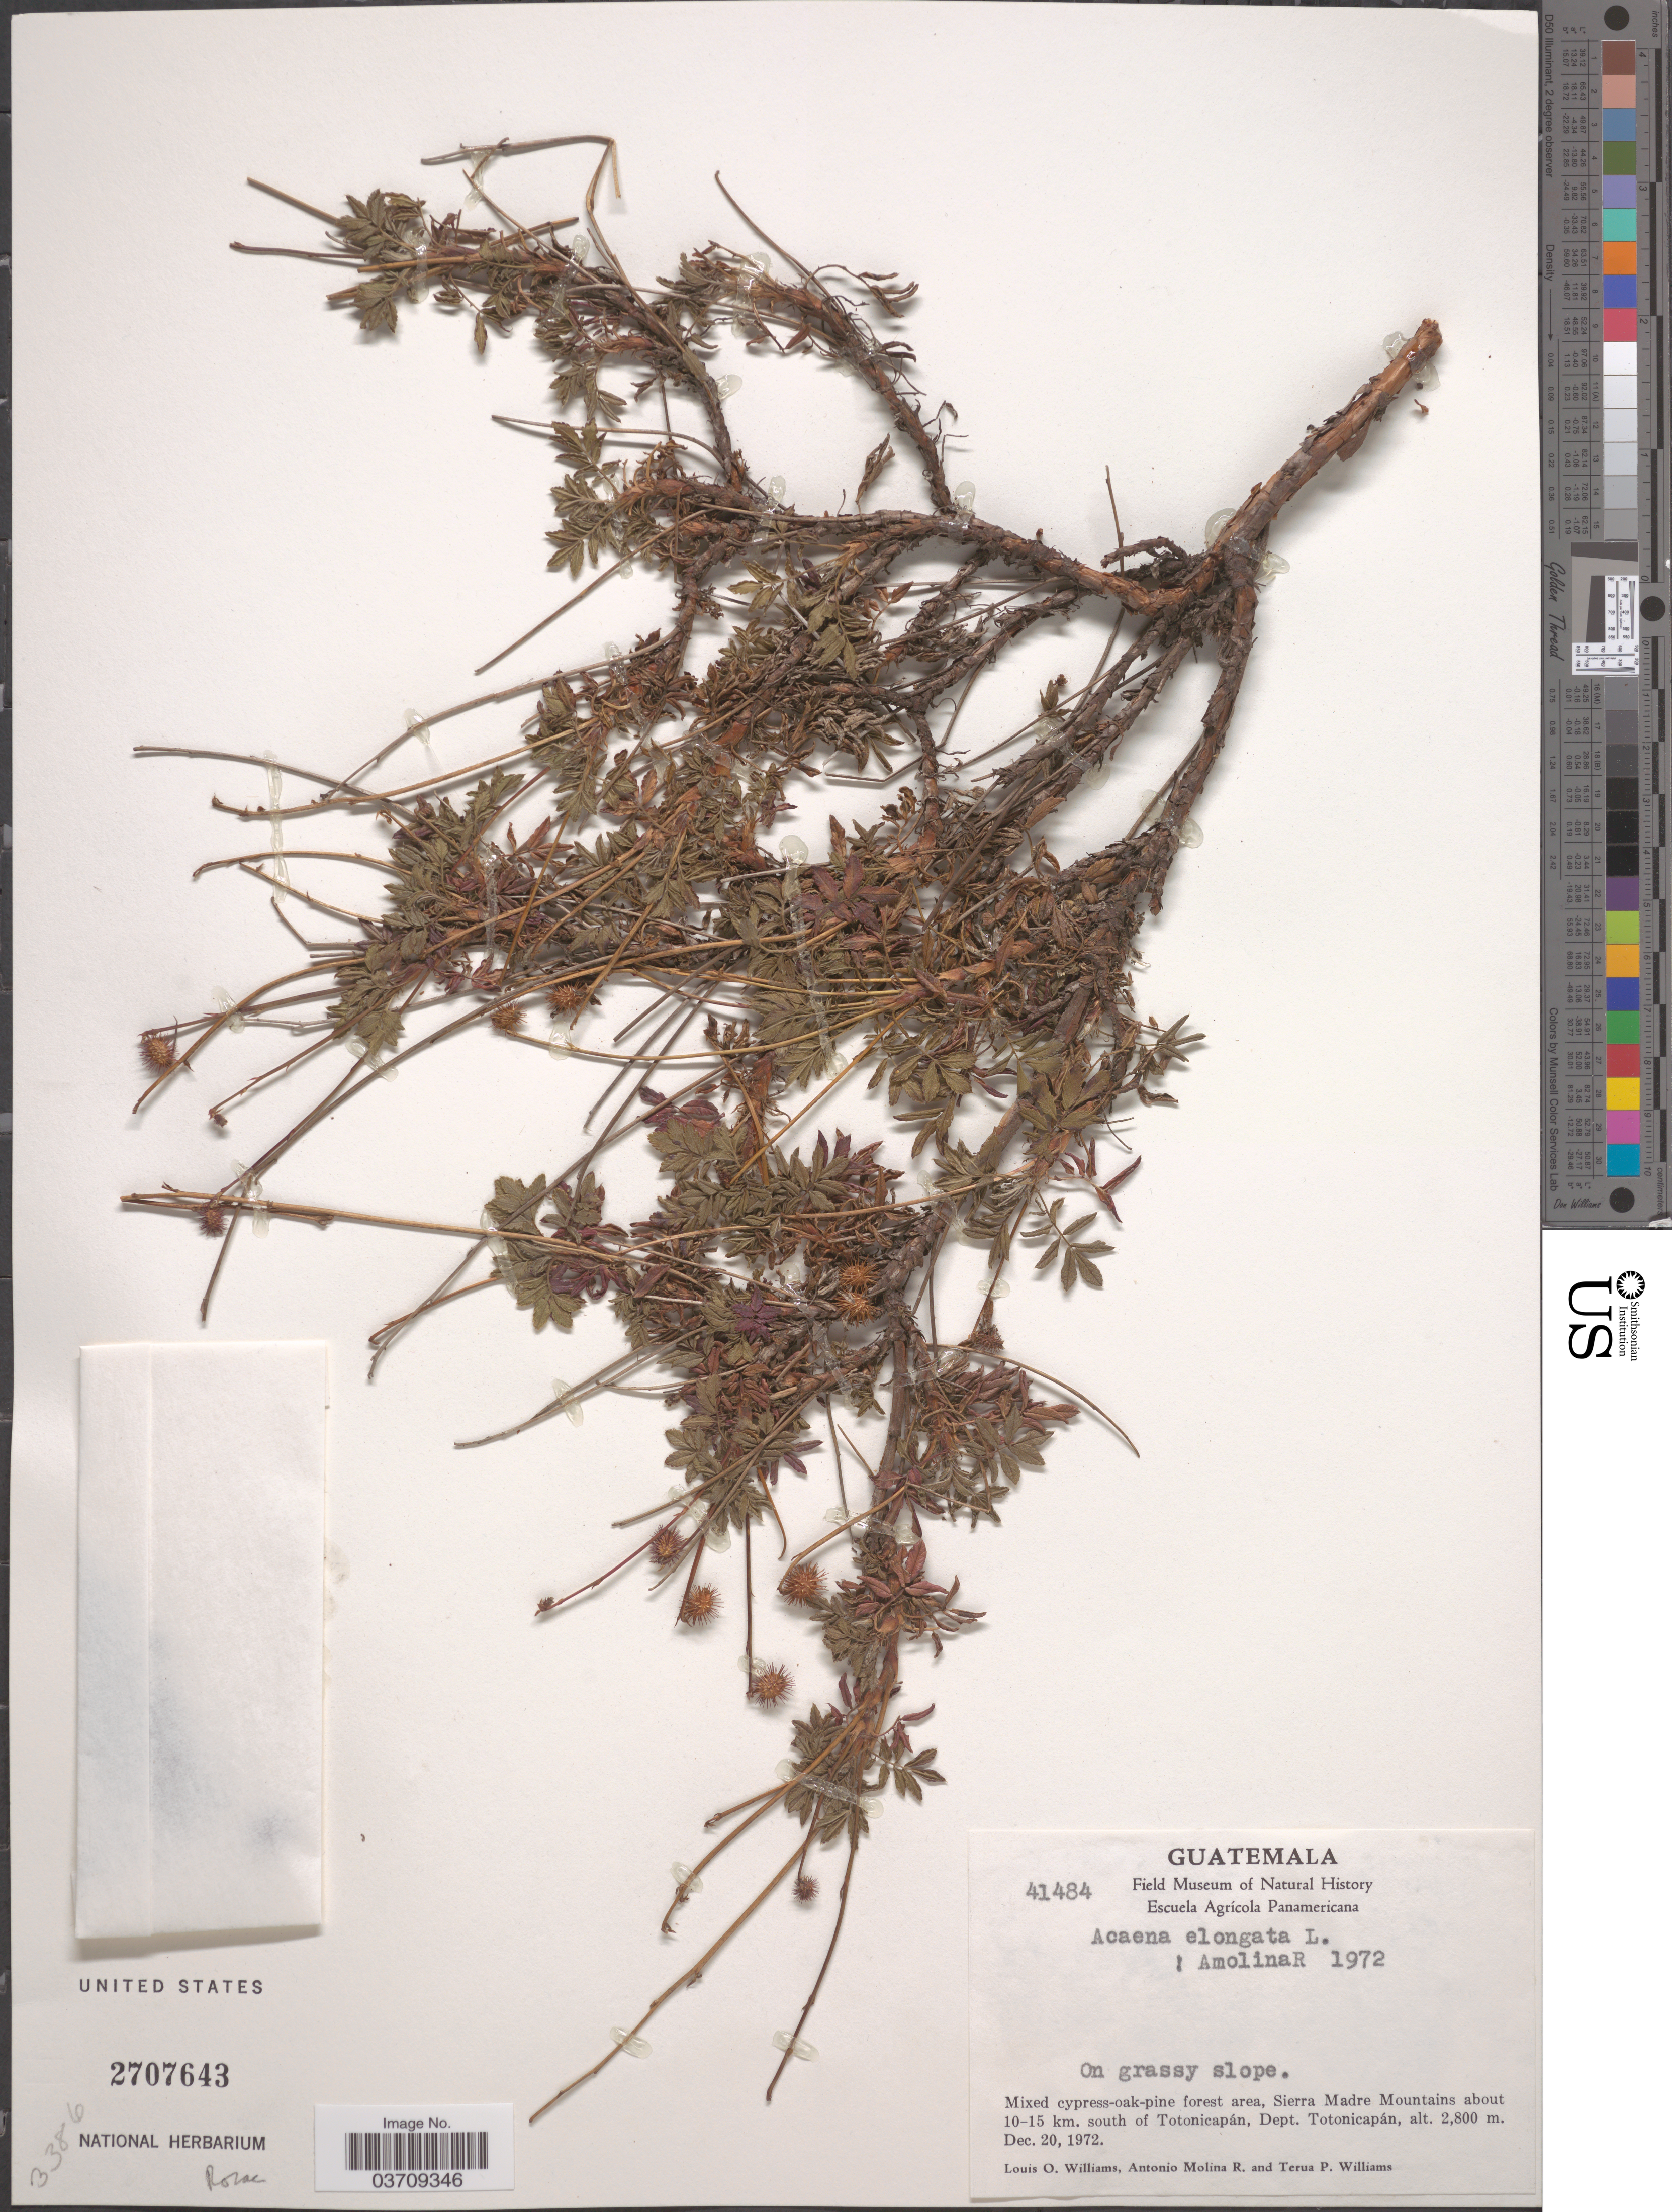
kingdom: Plantae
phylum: Tracheophyta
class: Magnoliopsida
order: Rosales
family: Rosaceae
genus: Acaena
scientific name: Acaena elongata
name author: L.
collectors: L. O. Williams, A. Molina R. & T. Williams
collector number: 41484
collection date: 1972-12-20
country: Guatemala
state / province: Totonicapan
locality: Sierra Madre Mountains about 10-15 km. south of Totonicapán, Dept. Totonicapán.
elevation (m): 2800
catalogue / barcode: US 2707643